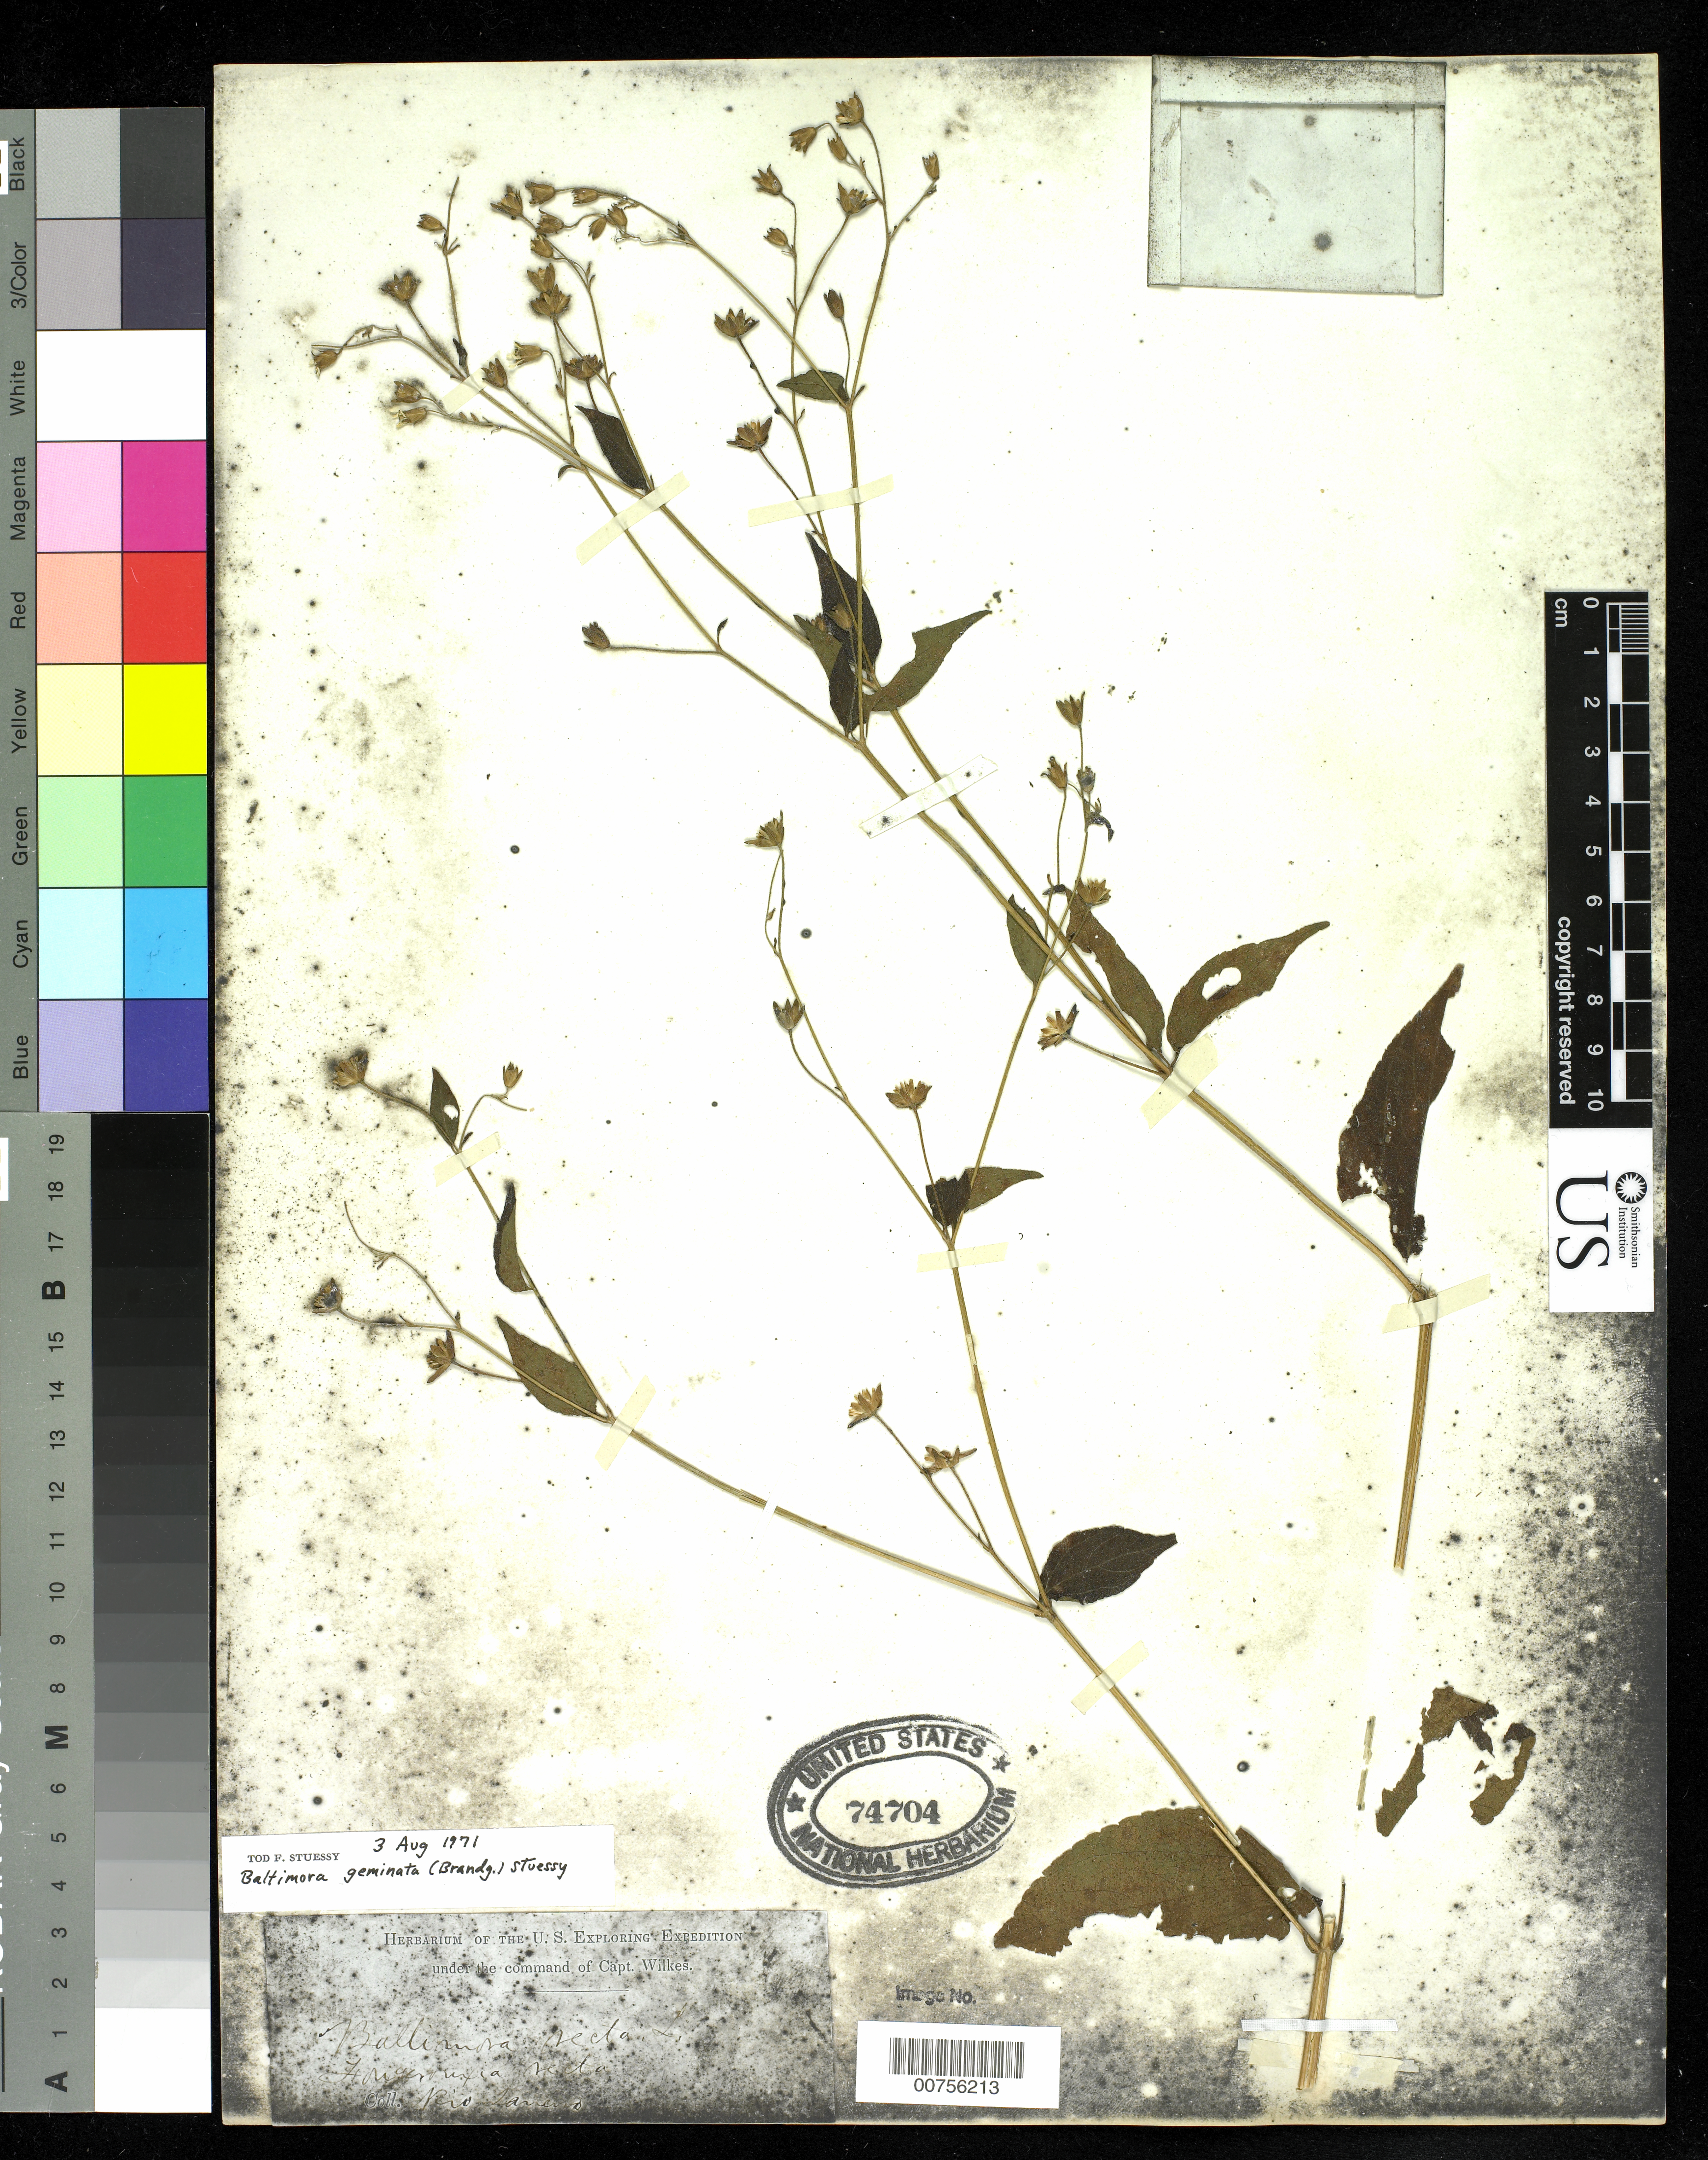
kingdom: Plantae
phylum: Tracheophyta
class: Magnoliopsida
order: Asterales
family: Asteraceae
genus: Baltimora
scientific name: Baltimora geminata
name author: (Brandegee) Stuessy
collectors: Wilkes Explor. Exped.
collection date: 1838/1842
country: Brazil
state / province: Rio de Janeiro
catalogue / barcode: US 74704